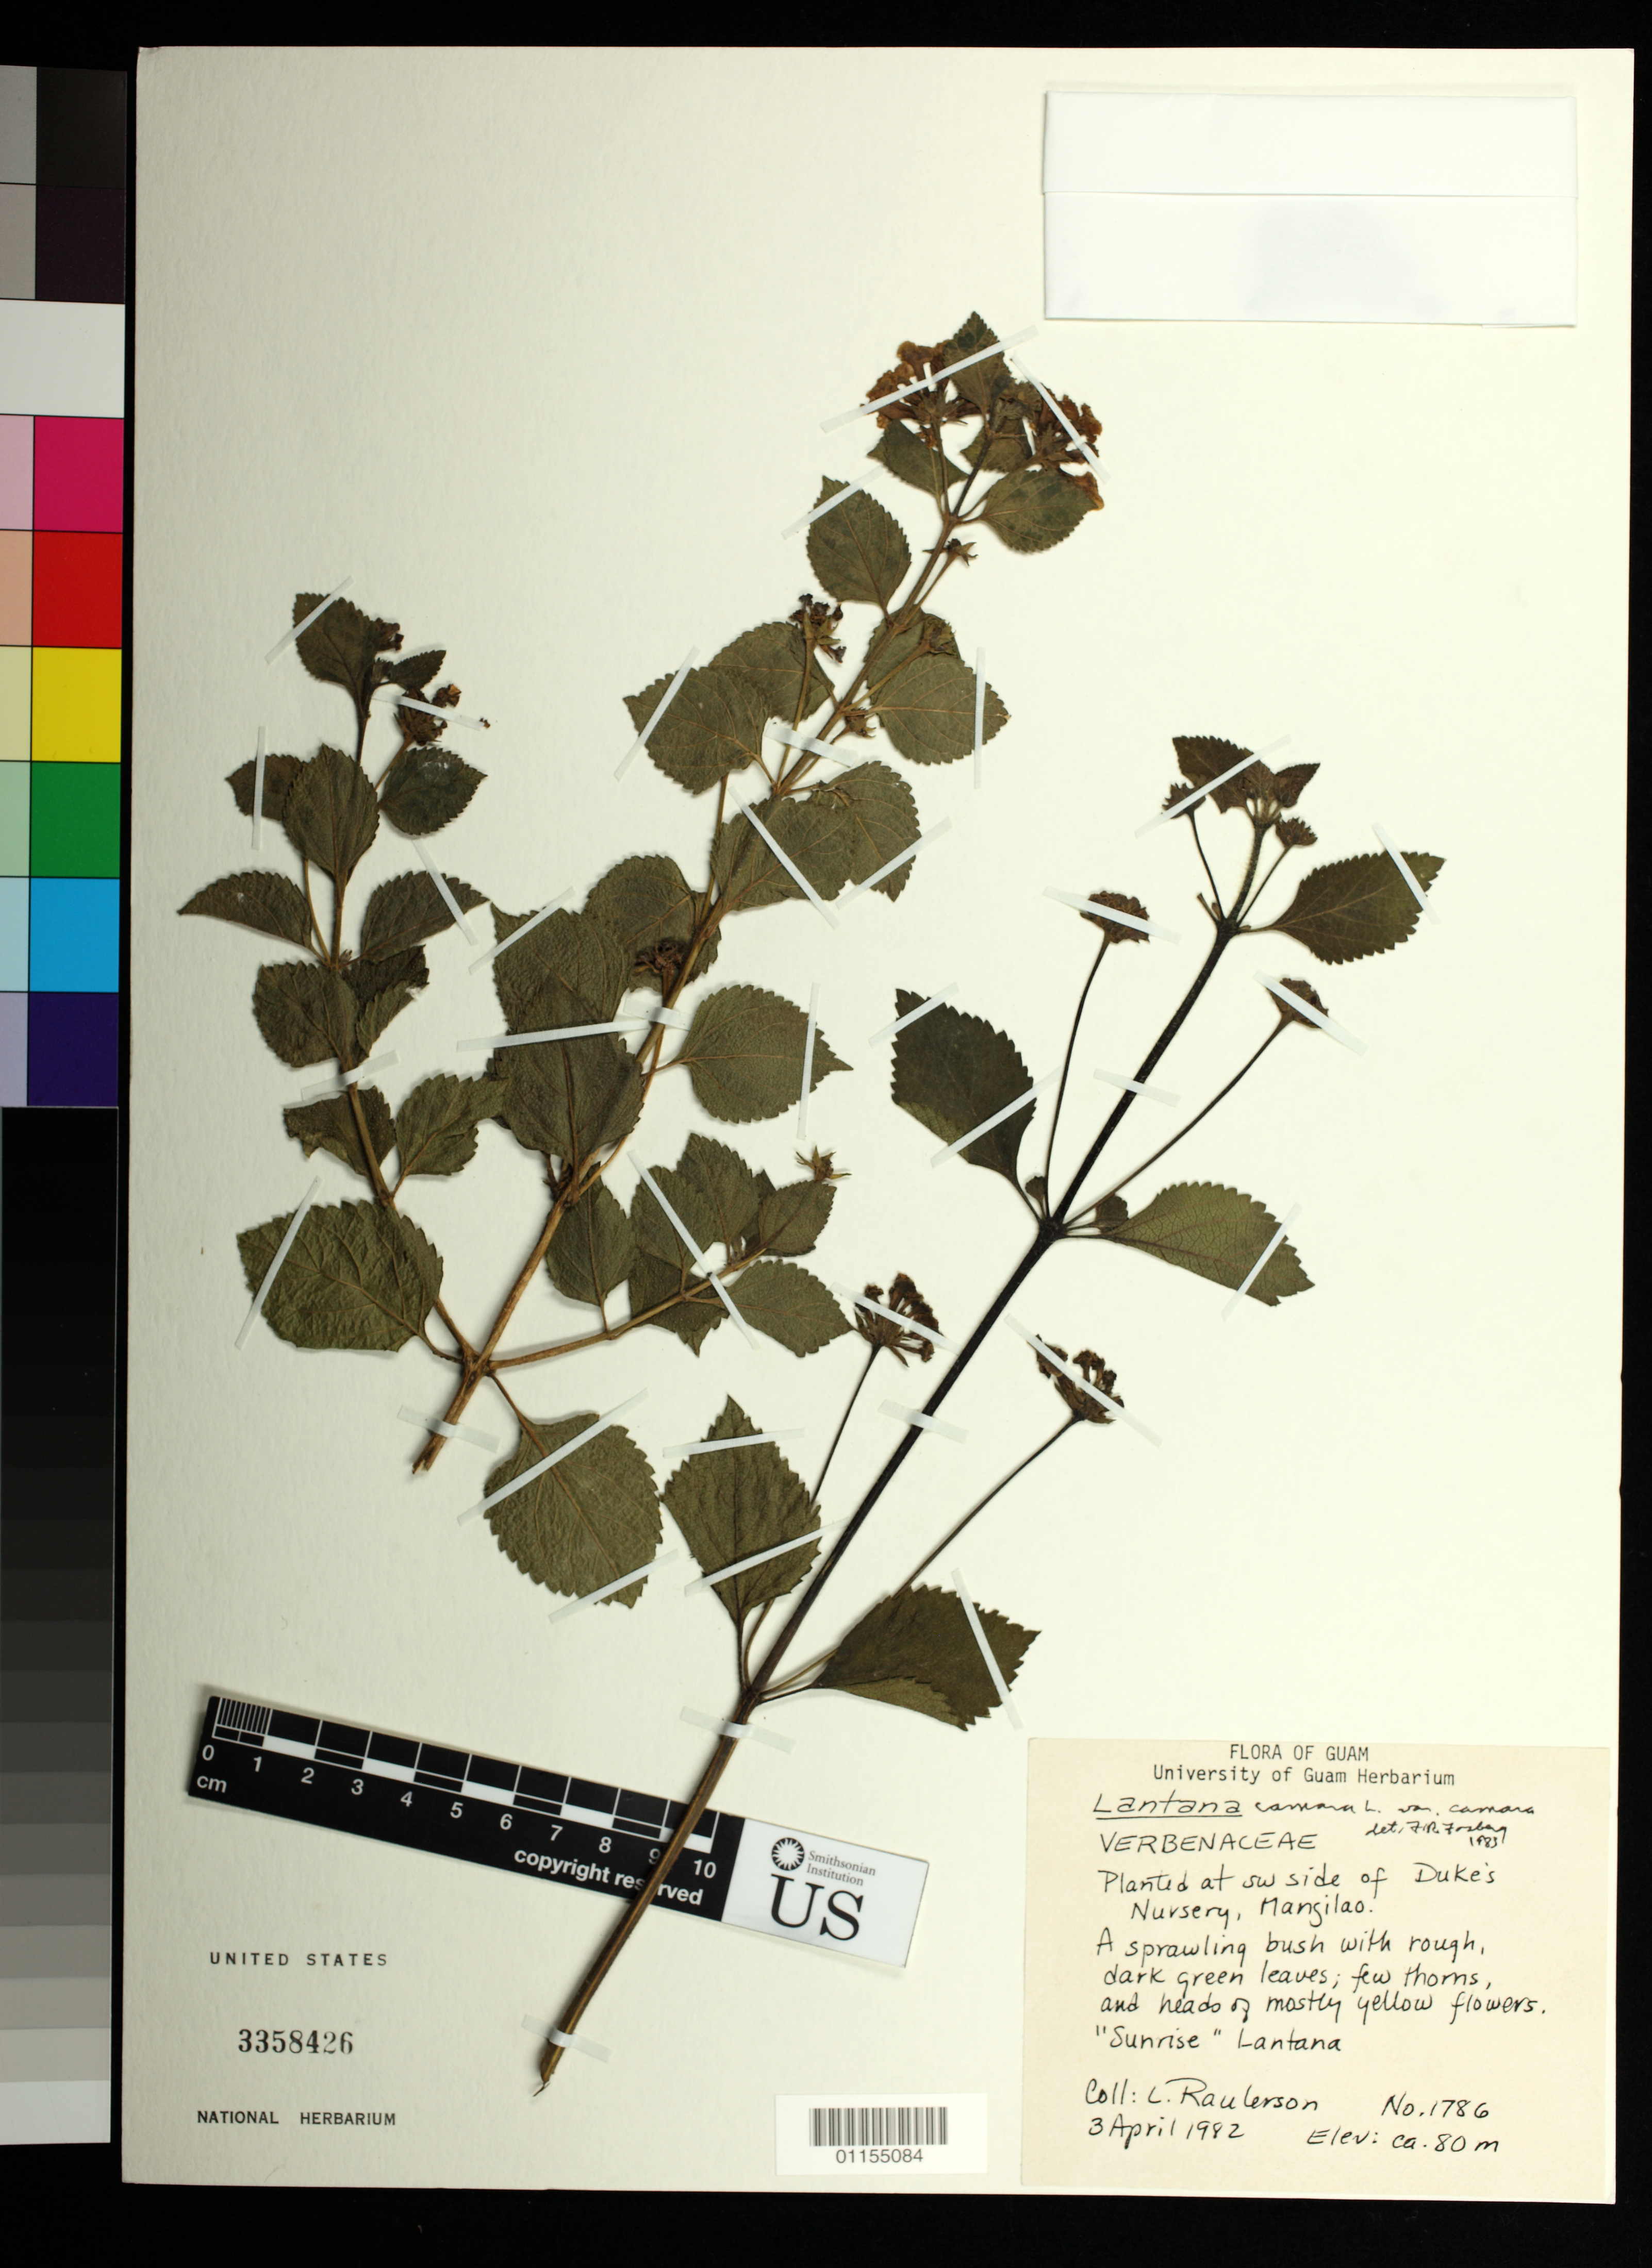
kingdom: Plantae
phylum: Tracheophyta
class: Magnoliopsida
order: Lamiales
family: Verbenaceae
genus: Lantana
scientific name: Lantana camara var. camara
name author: L.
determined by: Fosberg, F. R.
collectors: L. Raulerson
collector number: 1786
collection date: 1982-04-03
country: Guam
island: Guam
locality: Planted at SW side of Duke's nursery, Mangilao.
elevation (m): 80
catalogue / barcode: US 3358426